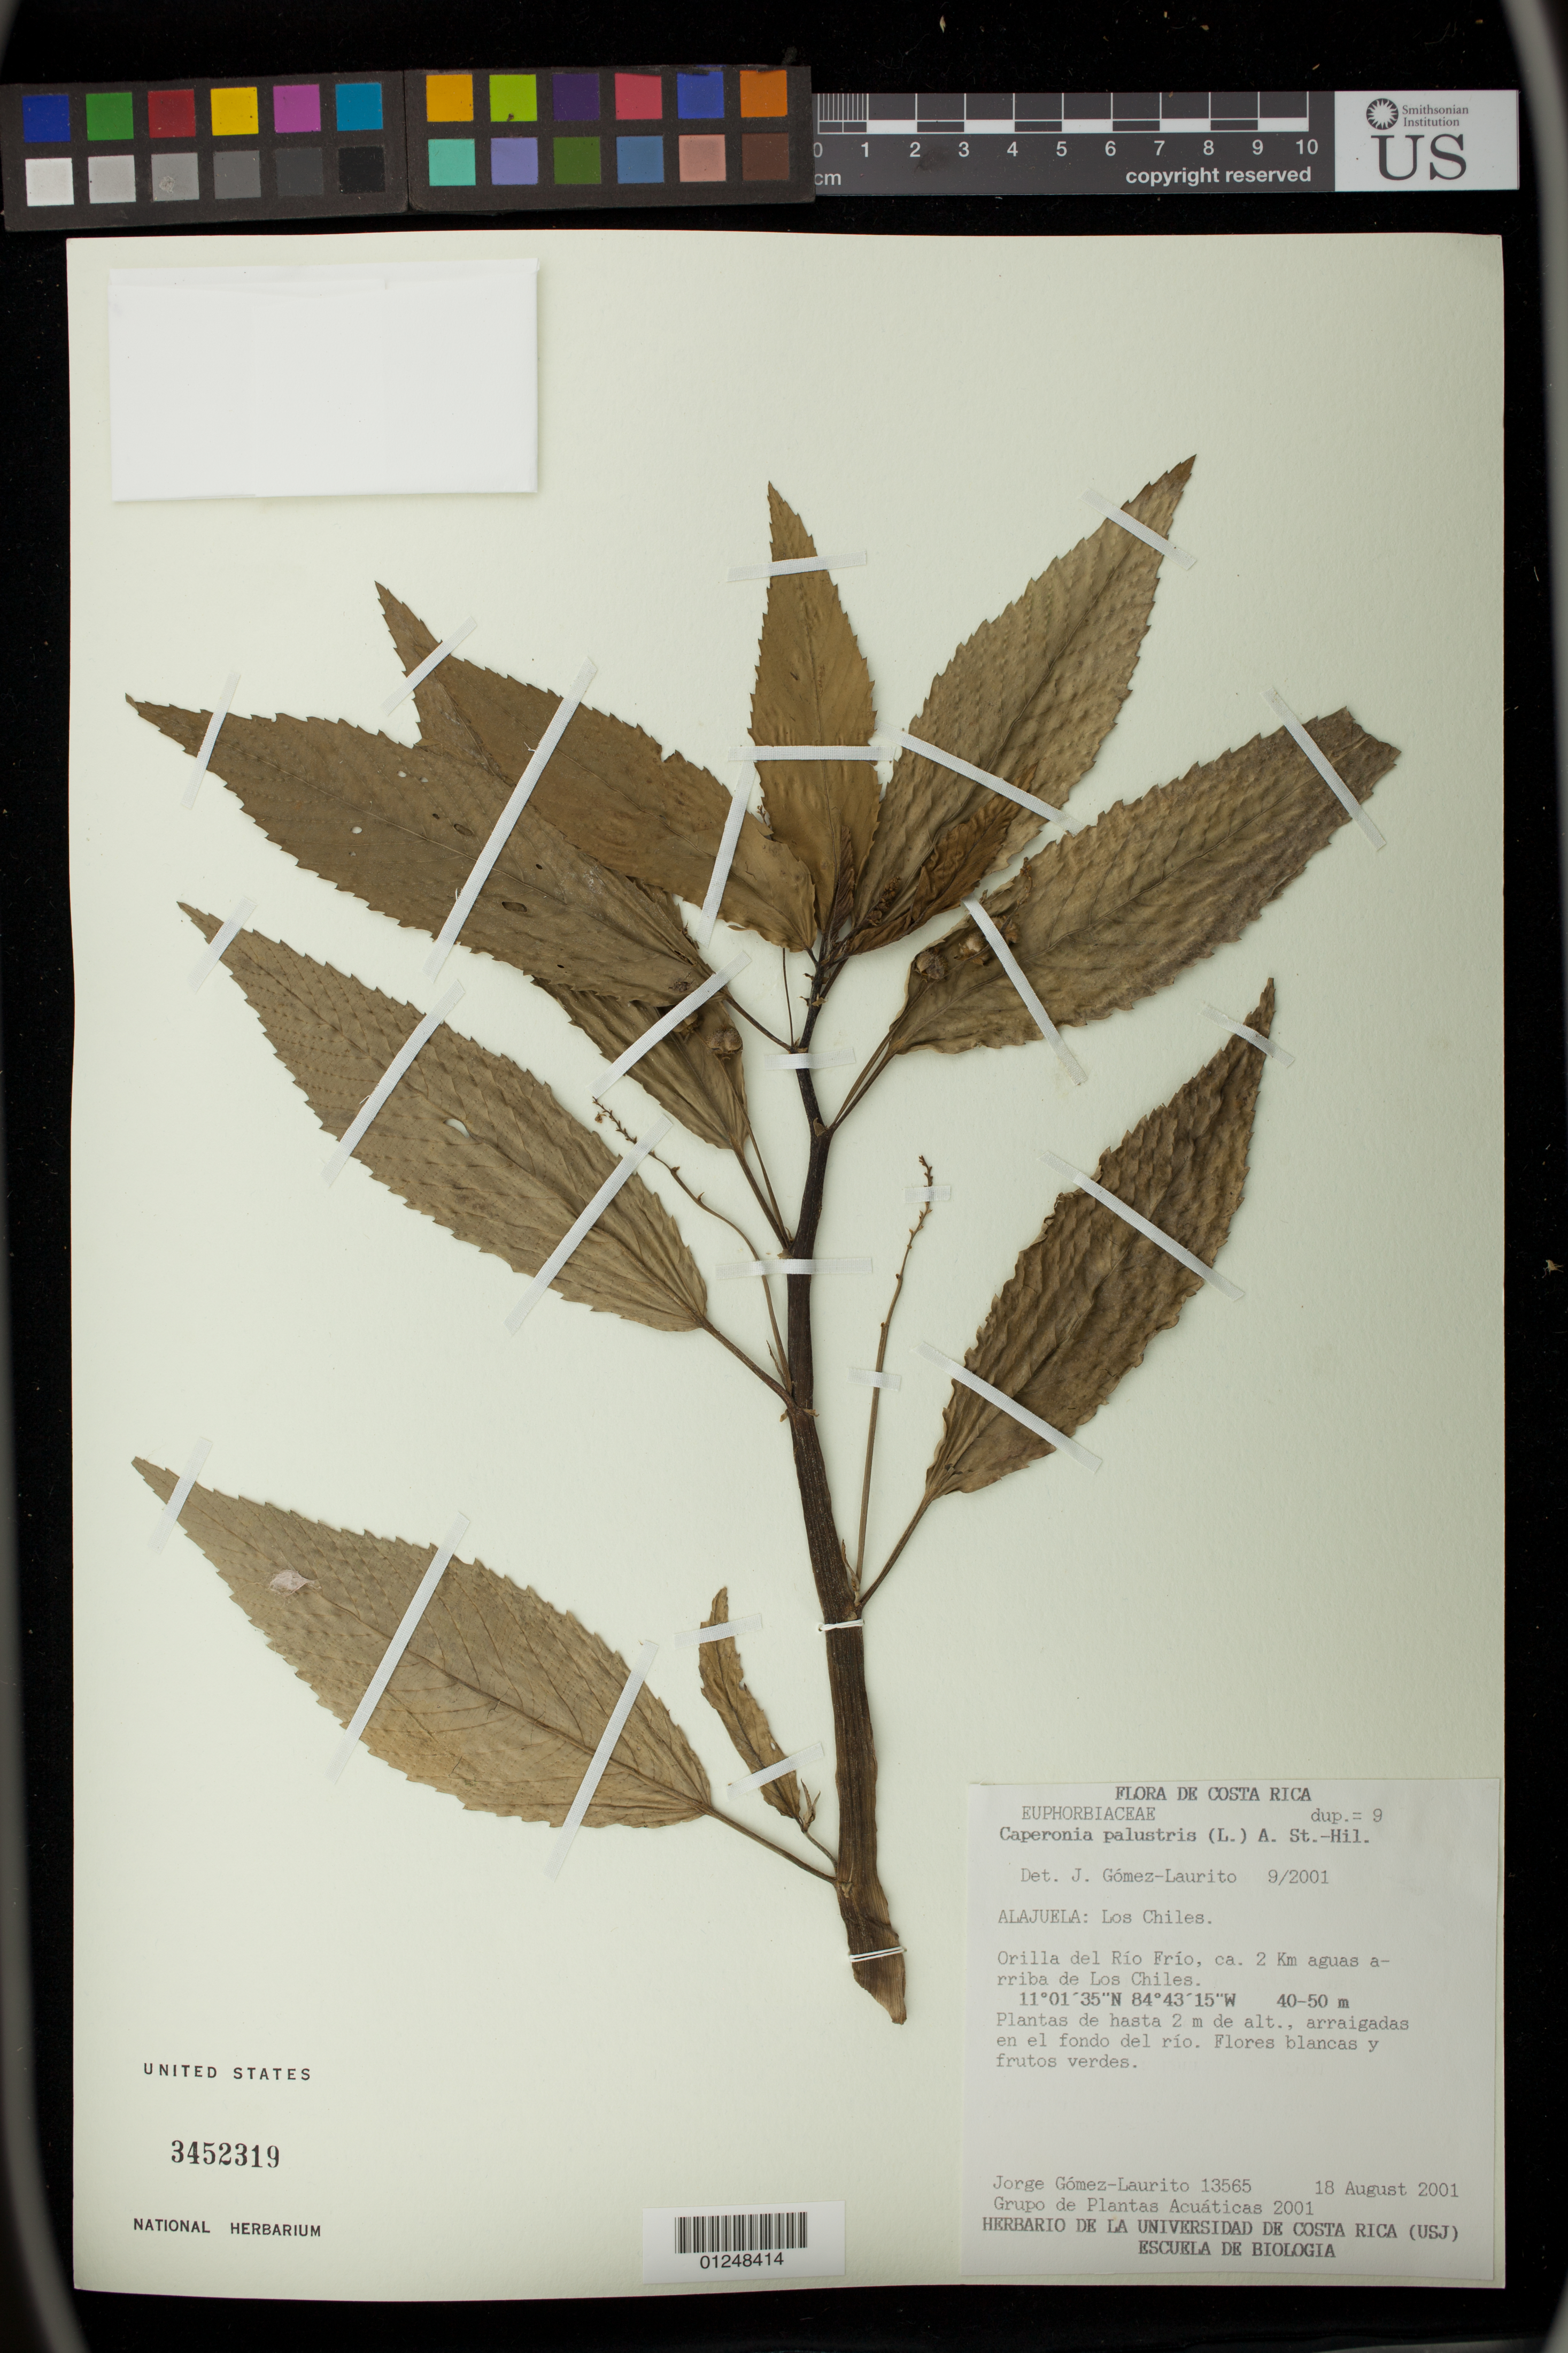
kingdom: Plantae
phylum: Tracheophyta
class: Magnoliopsida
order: Malpighiales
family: Euphorbiaceae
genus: Caperonia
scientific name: Caperonia castaneifolia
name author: (L.) A. St.-Hil.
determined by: Külkamp, Josimar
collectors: J. A. Gómez-Laurito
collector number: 13565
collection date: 2001-08-18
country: Costa Rica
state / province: Alajuela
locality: Los Chiles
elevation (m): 40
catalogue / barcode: US 3452319